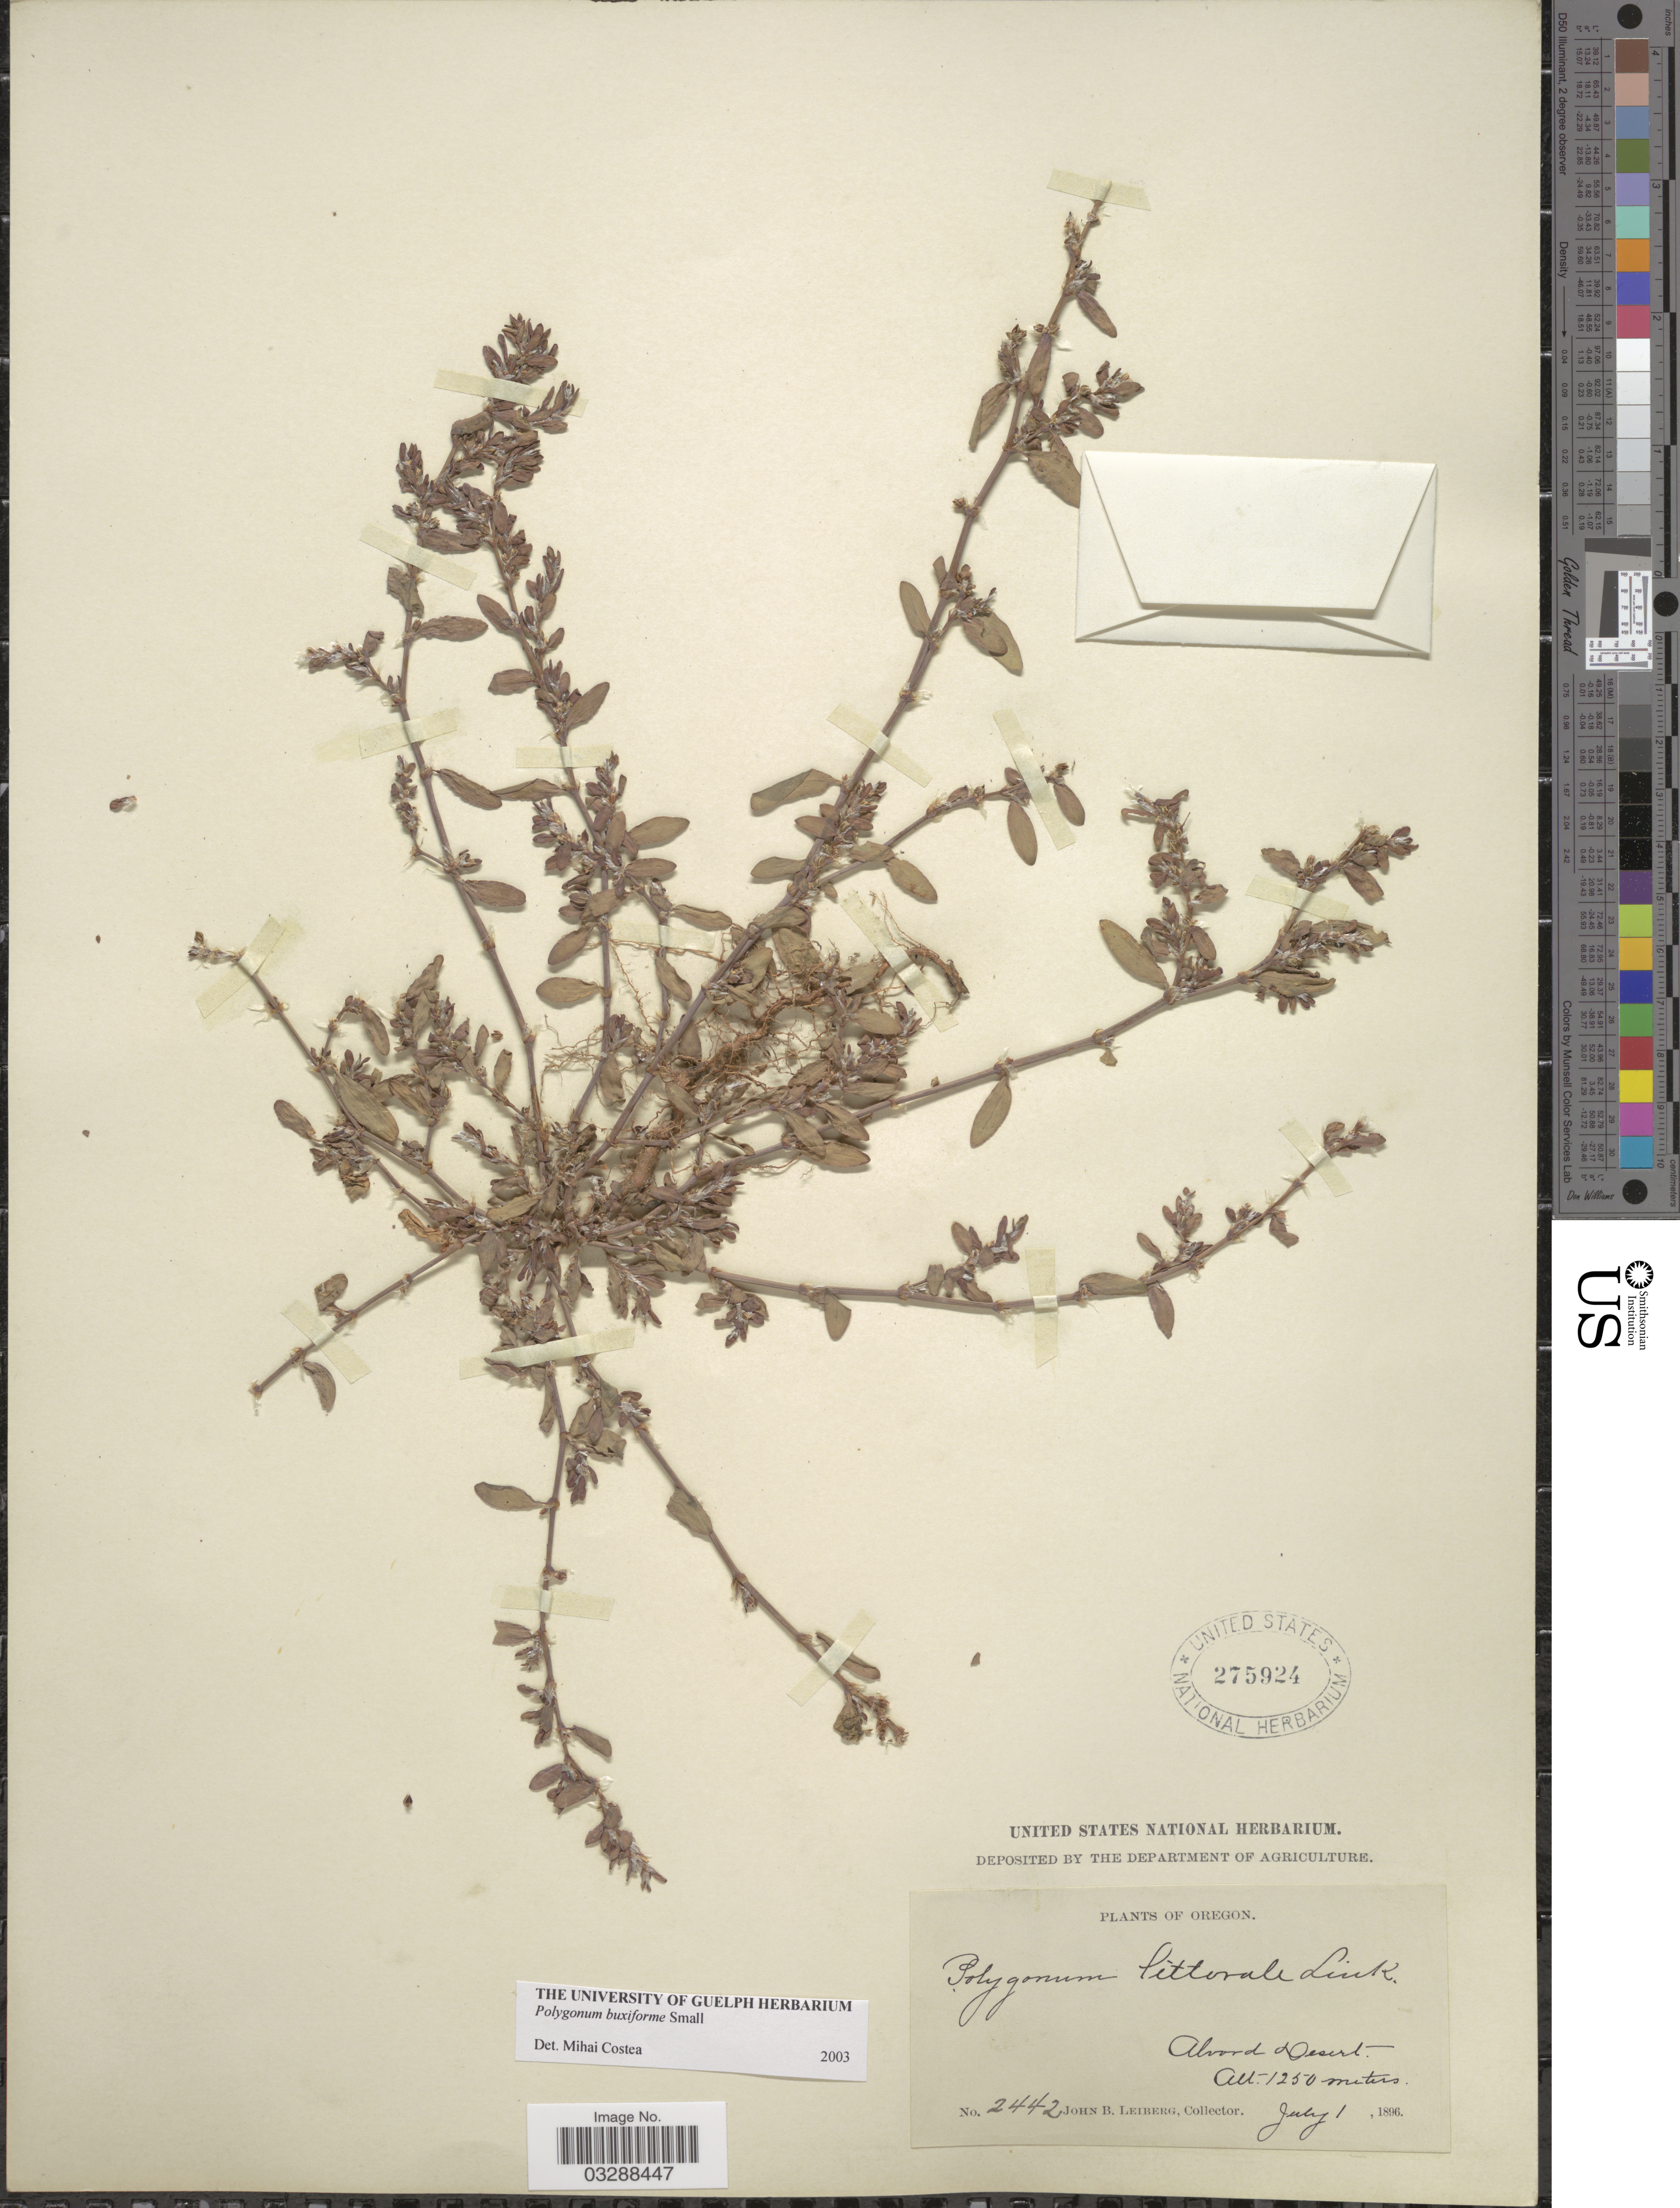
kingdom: Plantae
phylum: Tracheophyta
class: Magnoliopsida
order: Caryophyllales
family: Polygonaceae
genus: Polygonum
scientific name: Polygonum buxiforme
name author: Small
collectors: J. B. Leiberg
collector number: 2442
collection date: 1896-07-01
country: United States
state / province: Oregon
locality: Alvord Desert.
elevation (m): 1250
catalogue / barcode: US 275924